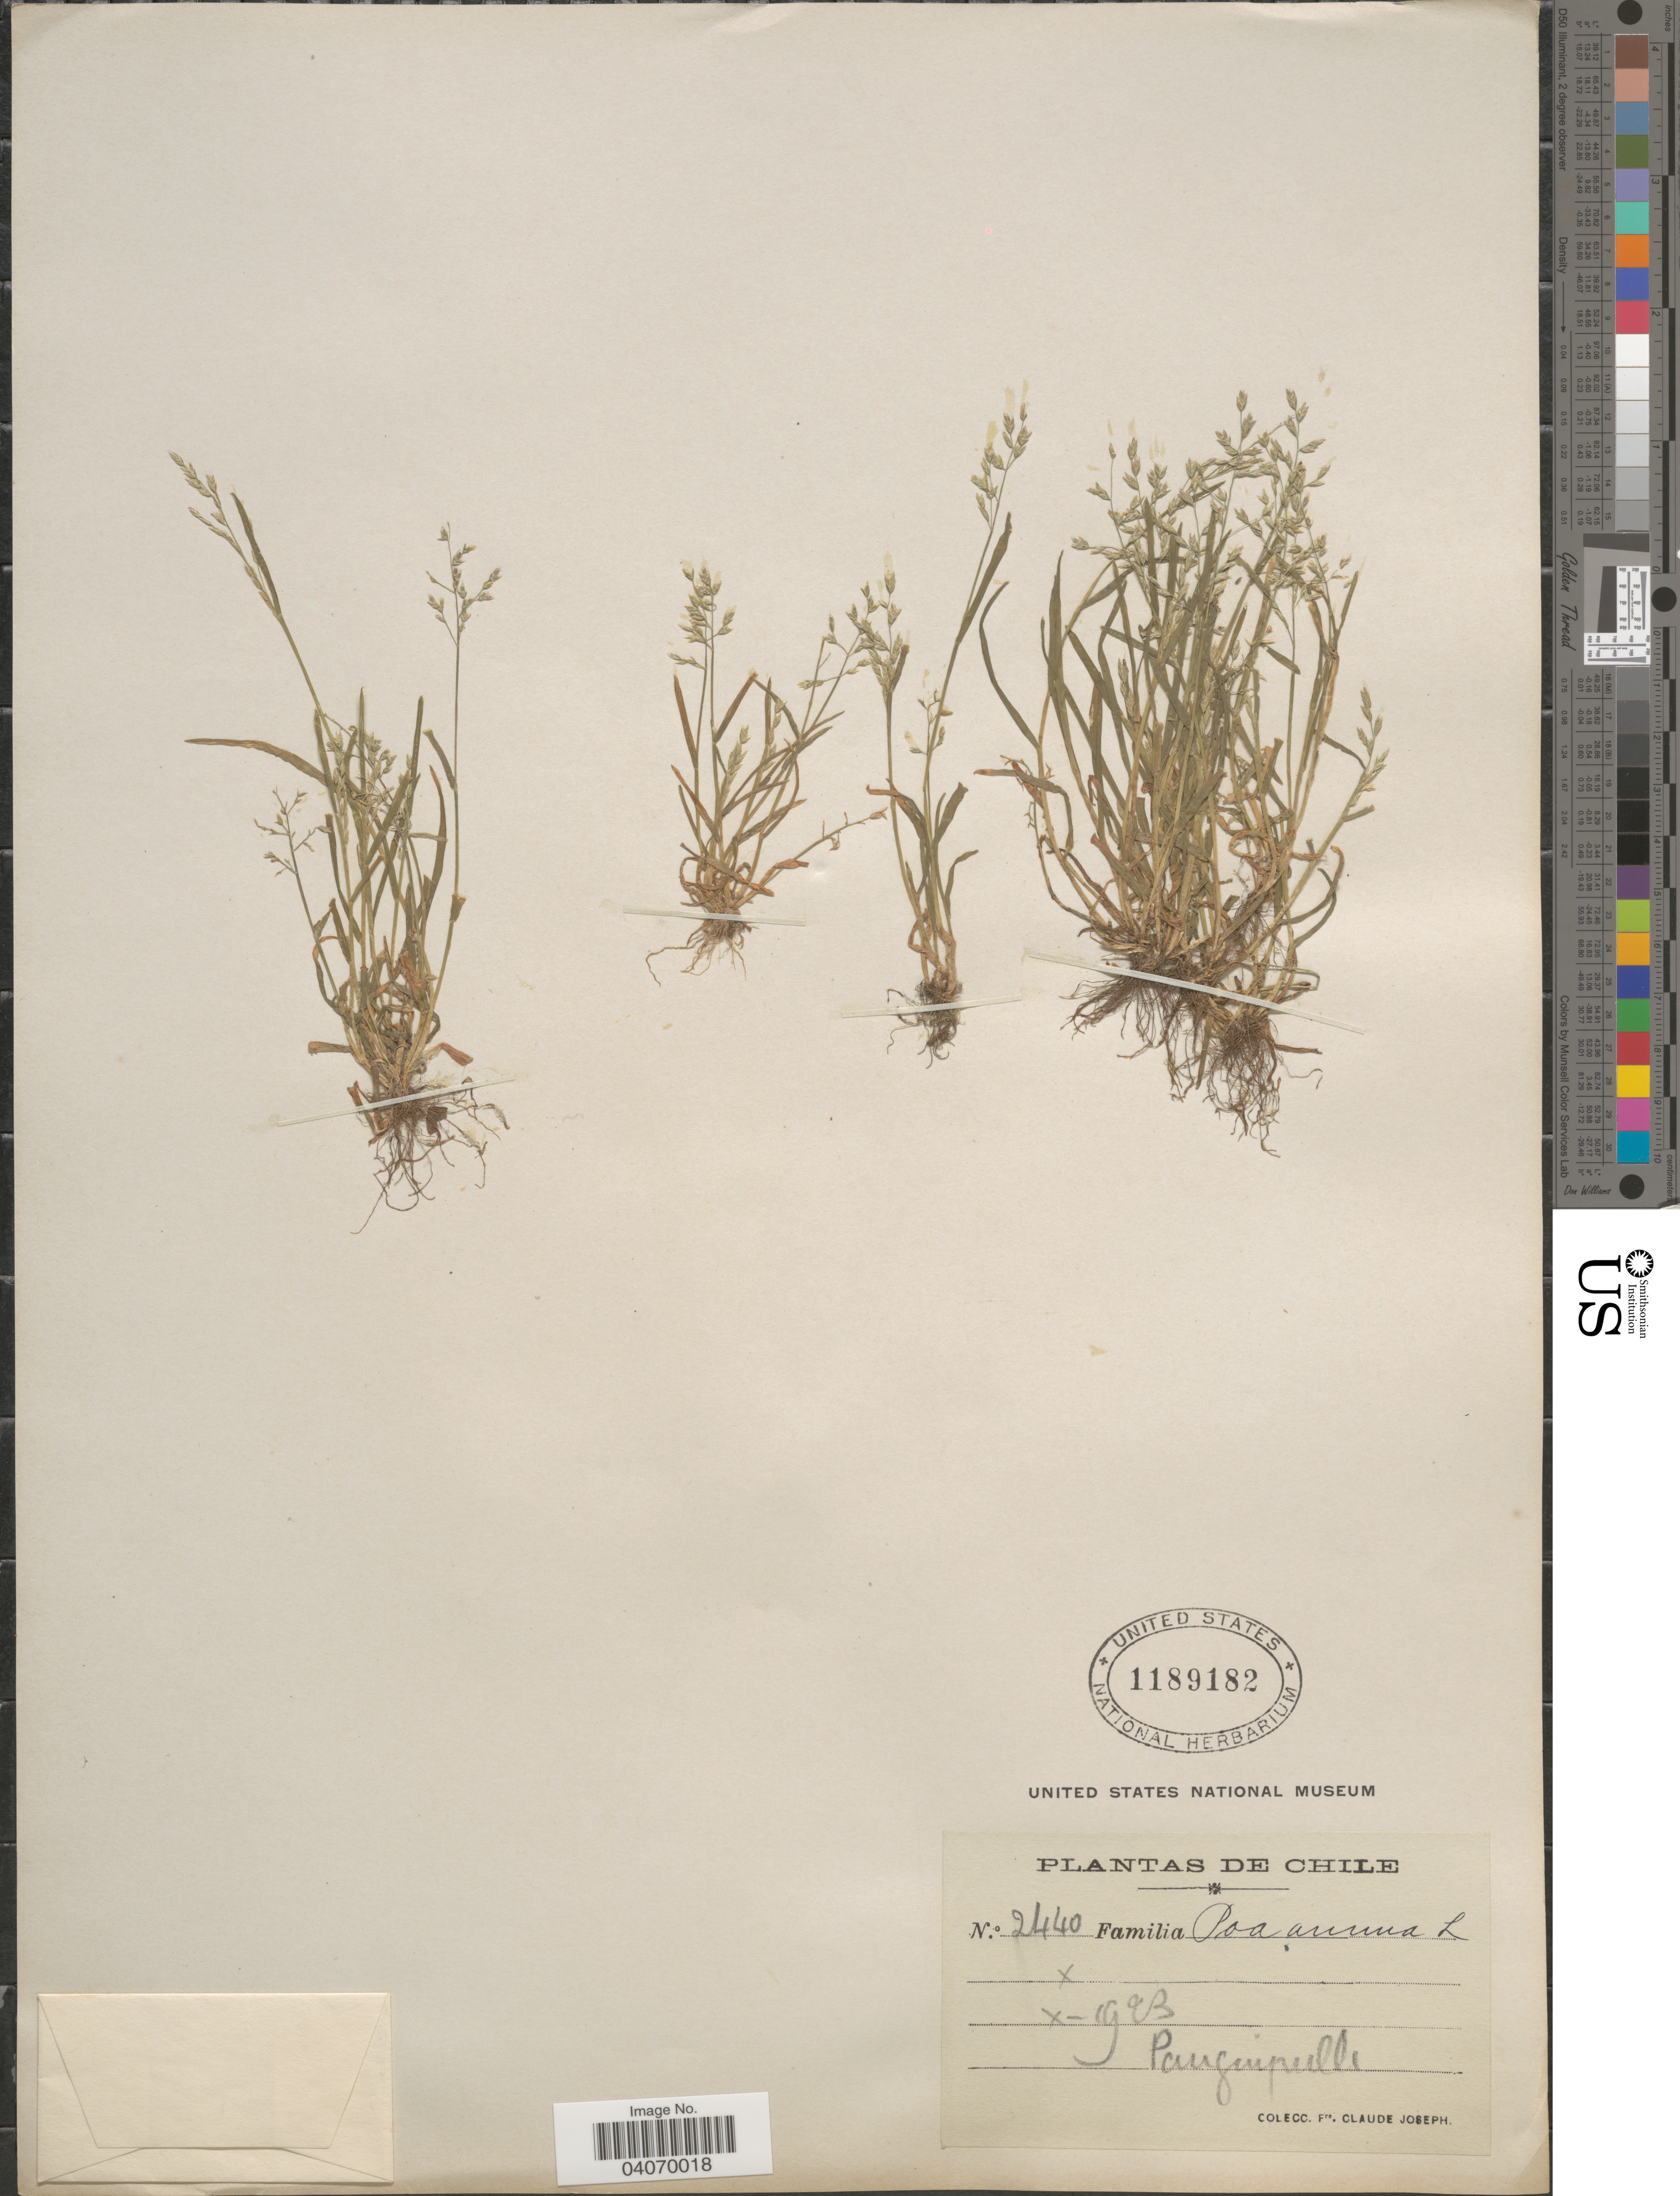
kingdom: Plantae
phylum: Tracheophyta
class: Liliopsida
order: Poales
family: Poaceae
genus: Poa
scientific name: Poa annua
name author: L.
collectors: Bro. Claude-Joseph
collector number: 2440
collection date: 1923-10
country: Chile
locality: Panguipulli.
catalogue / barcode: US 1189182